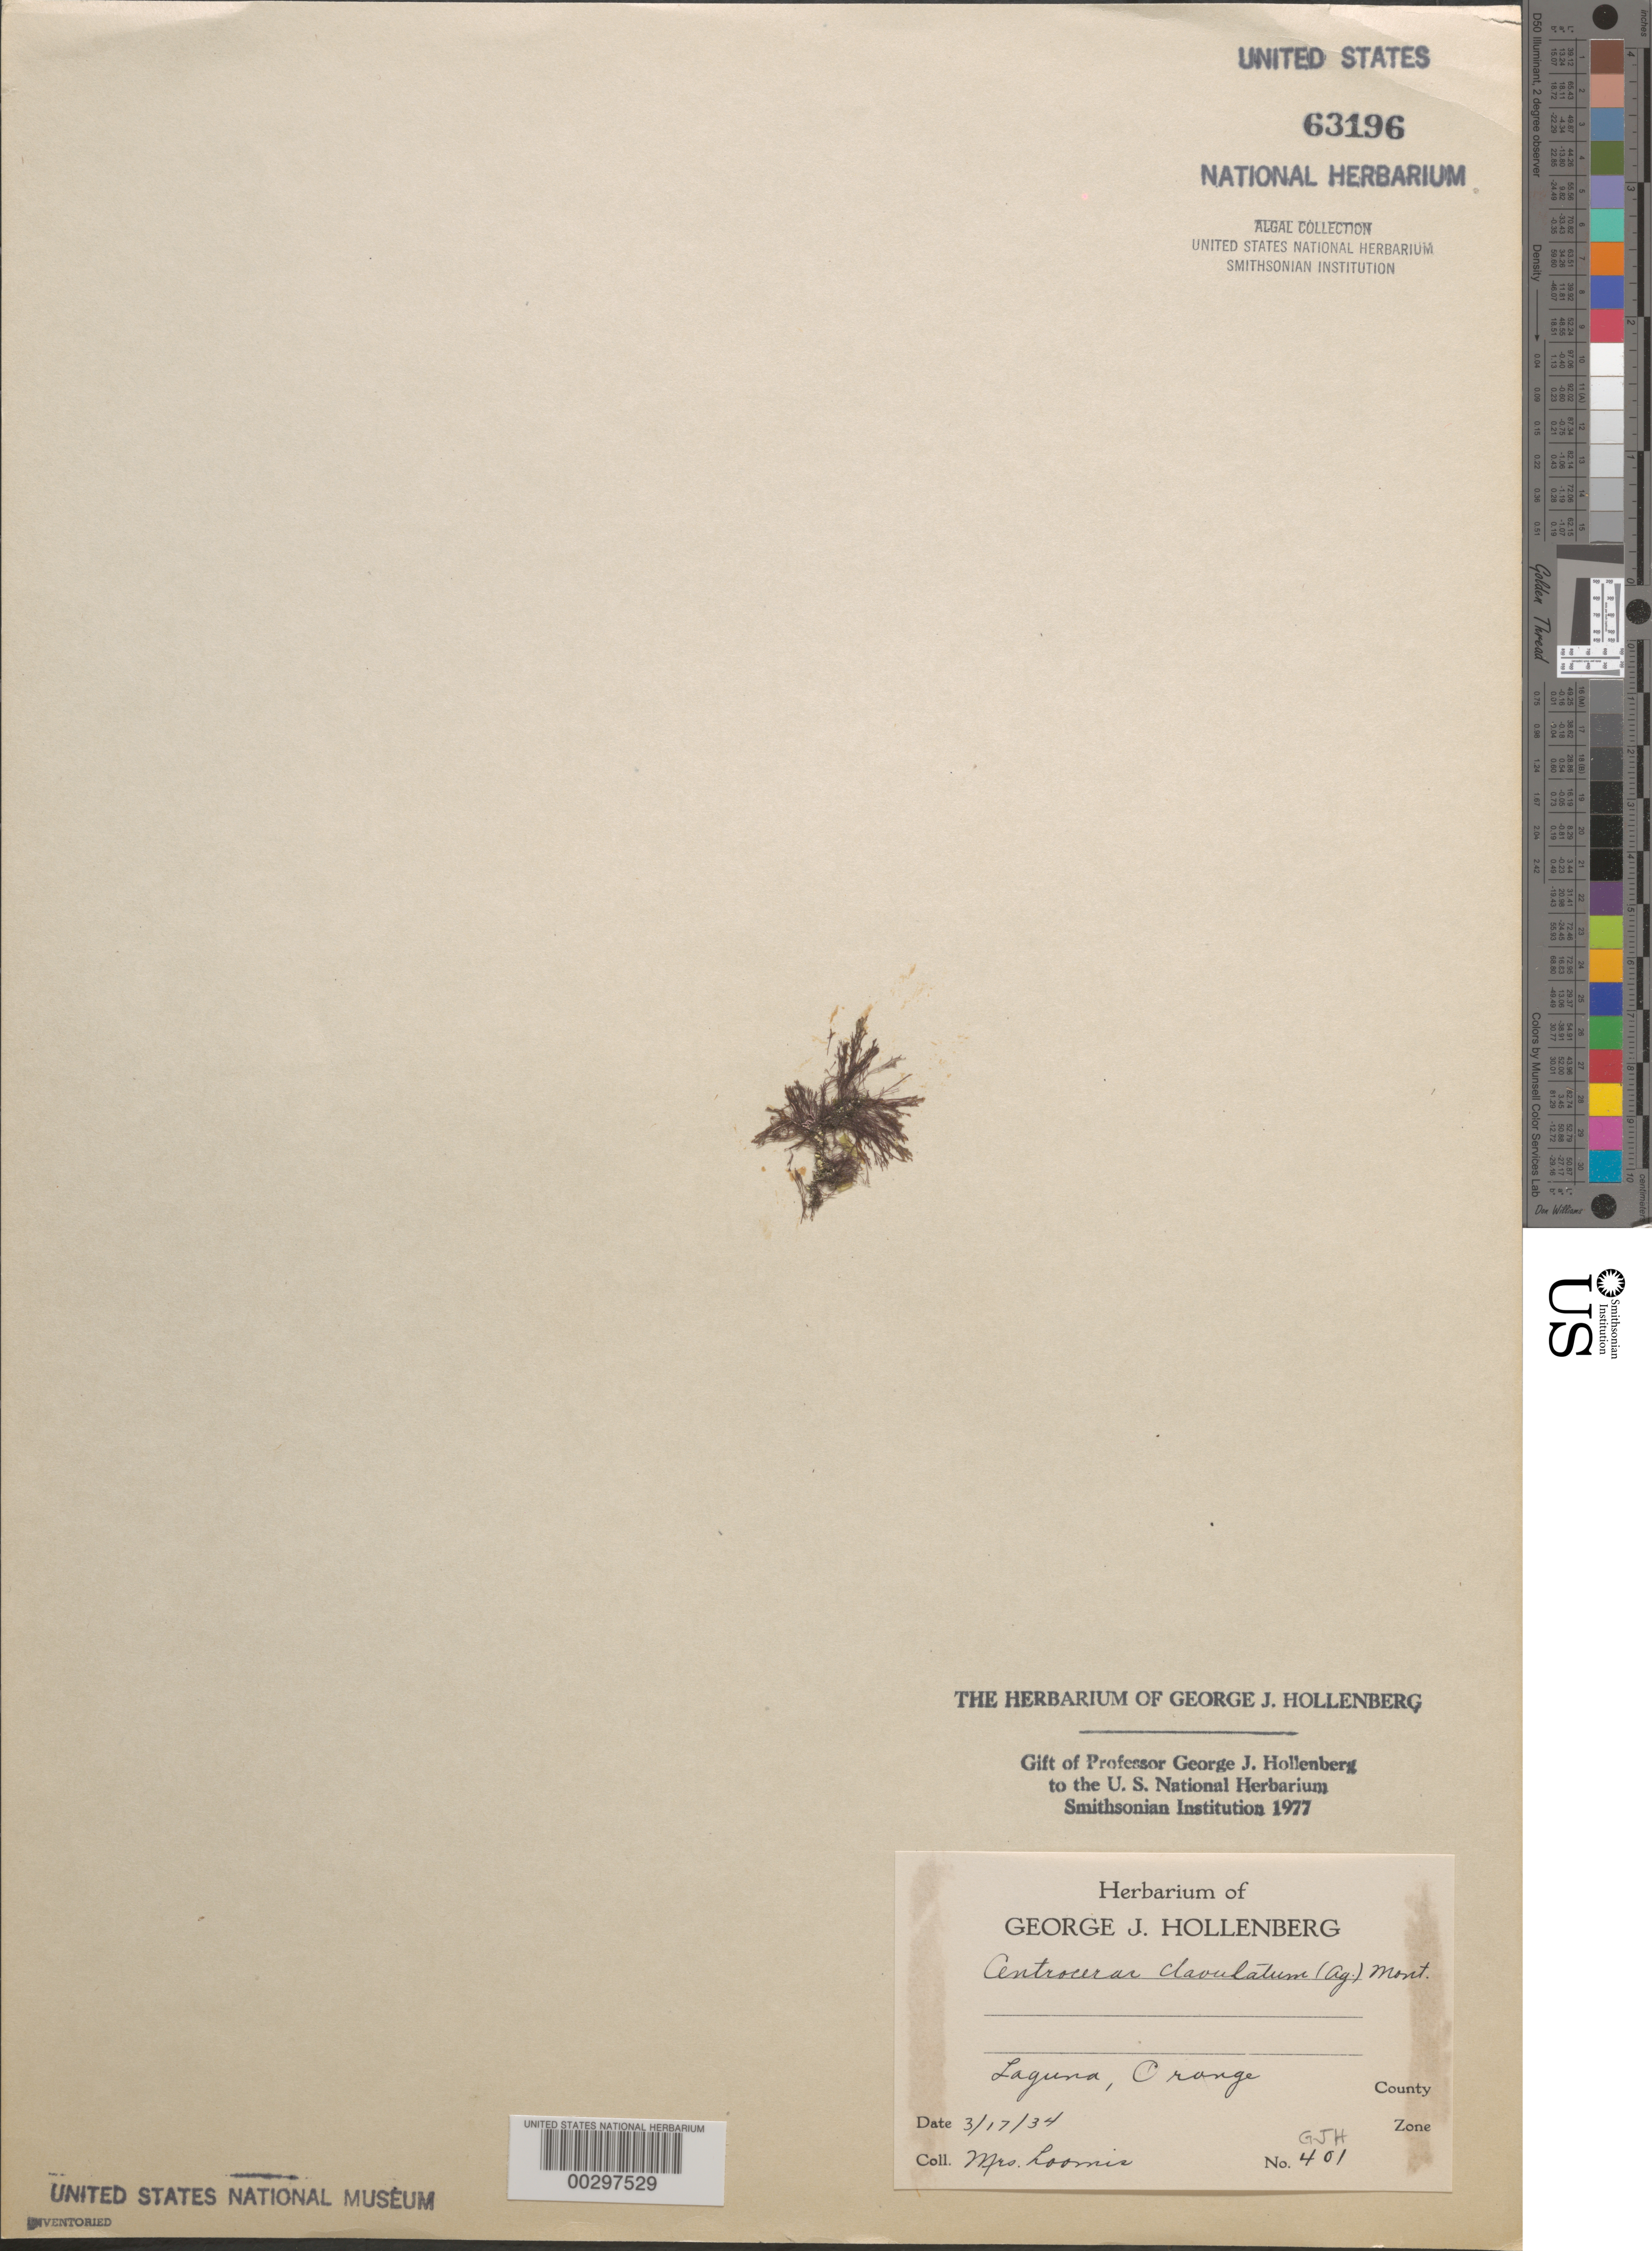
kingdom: Plantae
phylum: Rhodophyta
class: Florideophyceae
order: Ceramiales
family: Ceramiaceae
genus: Centroceras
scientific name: Centroceras clavulatum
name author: (C. Agardh) Mont.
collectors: Loomis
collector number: GJH 401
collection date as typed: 17 Mar 1934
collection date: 1934-03-17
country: United States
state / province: California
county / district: Orange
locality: Laguna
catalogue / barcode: US 63196